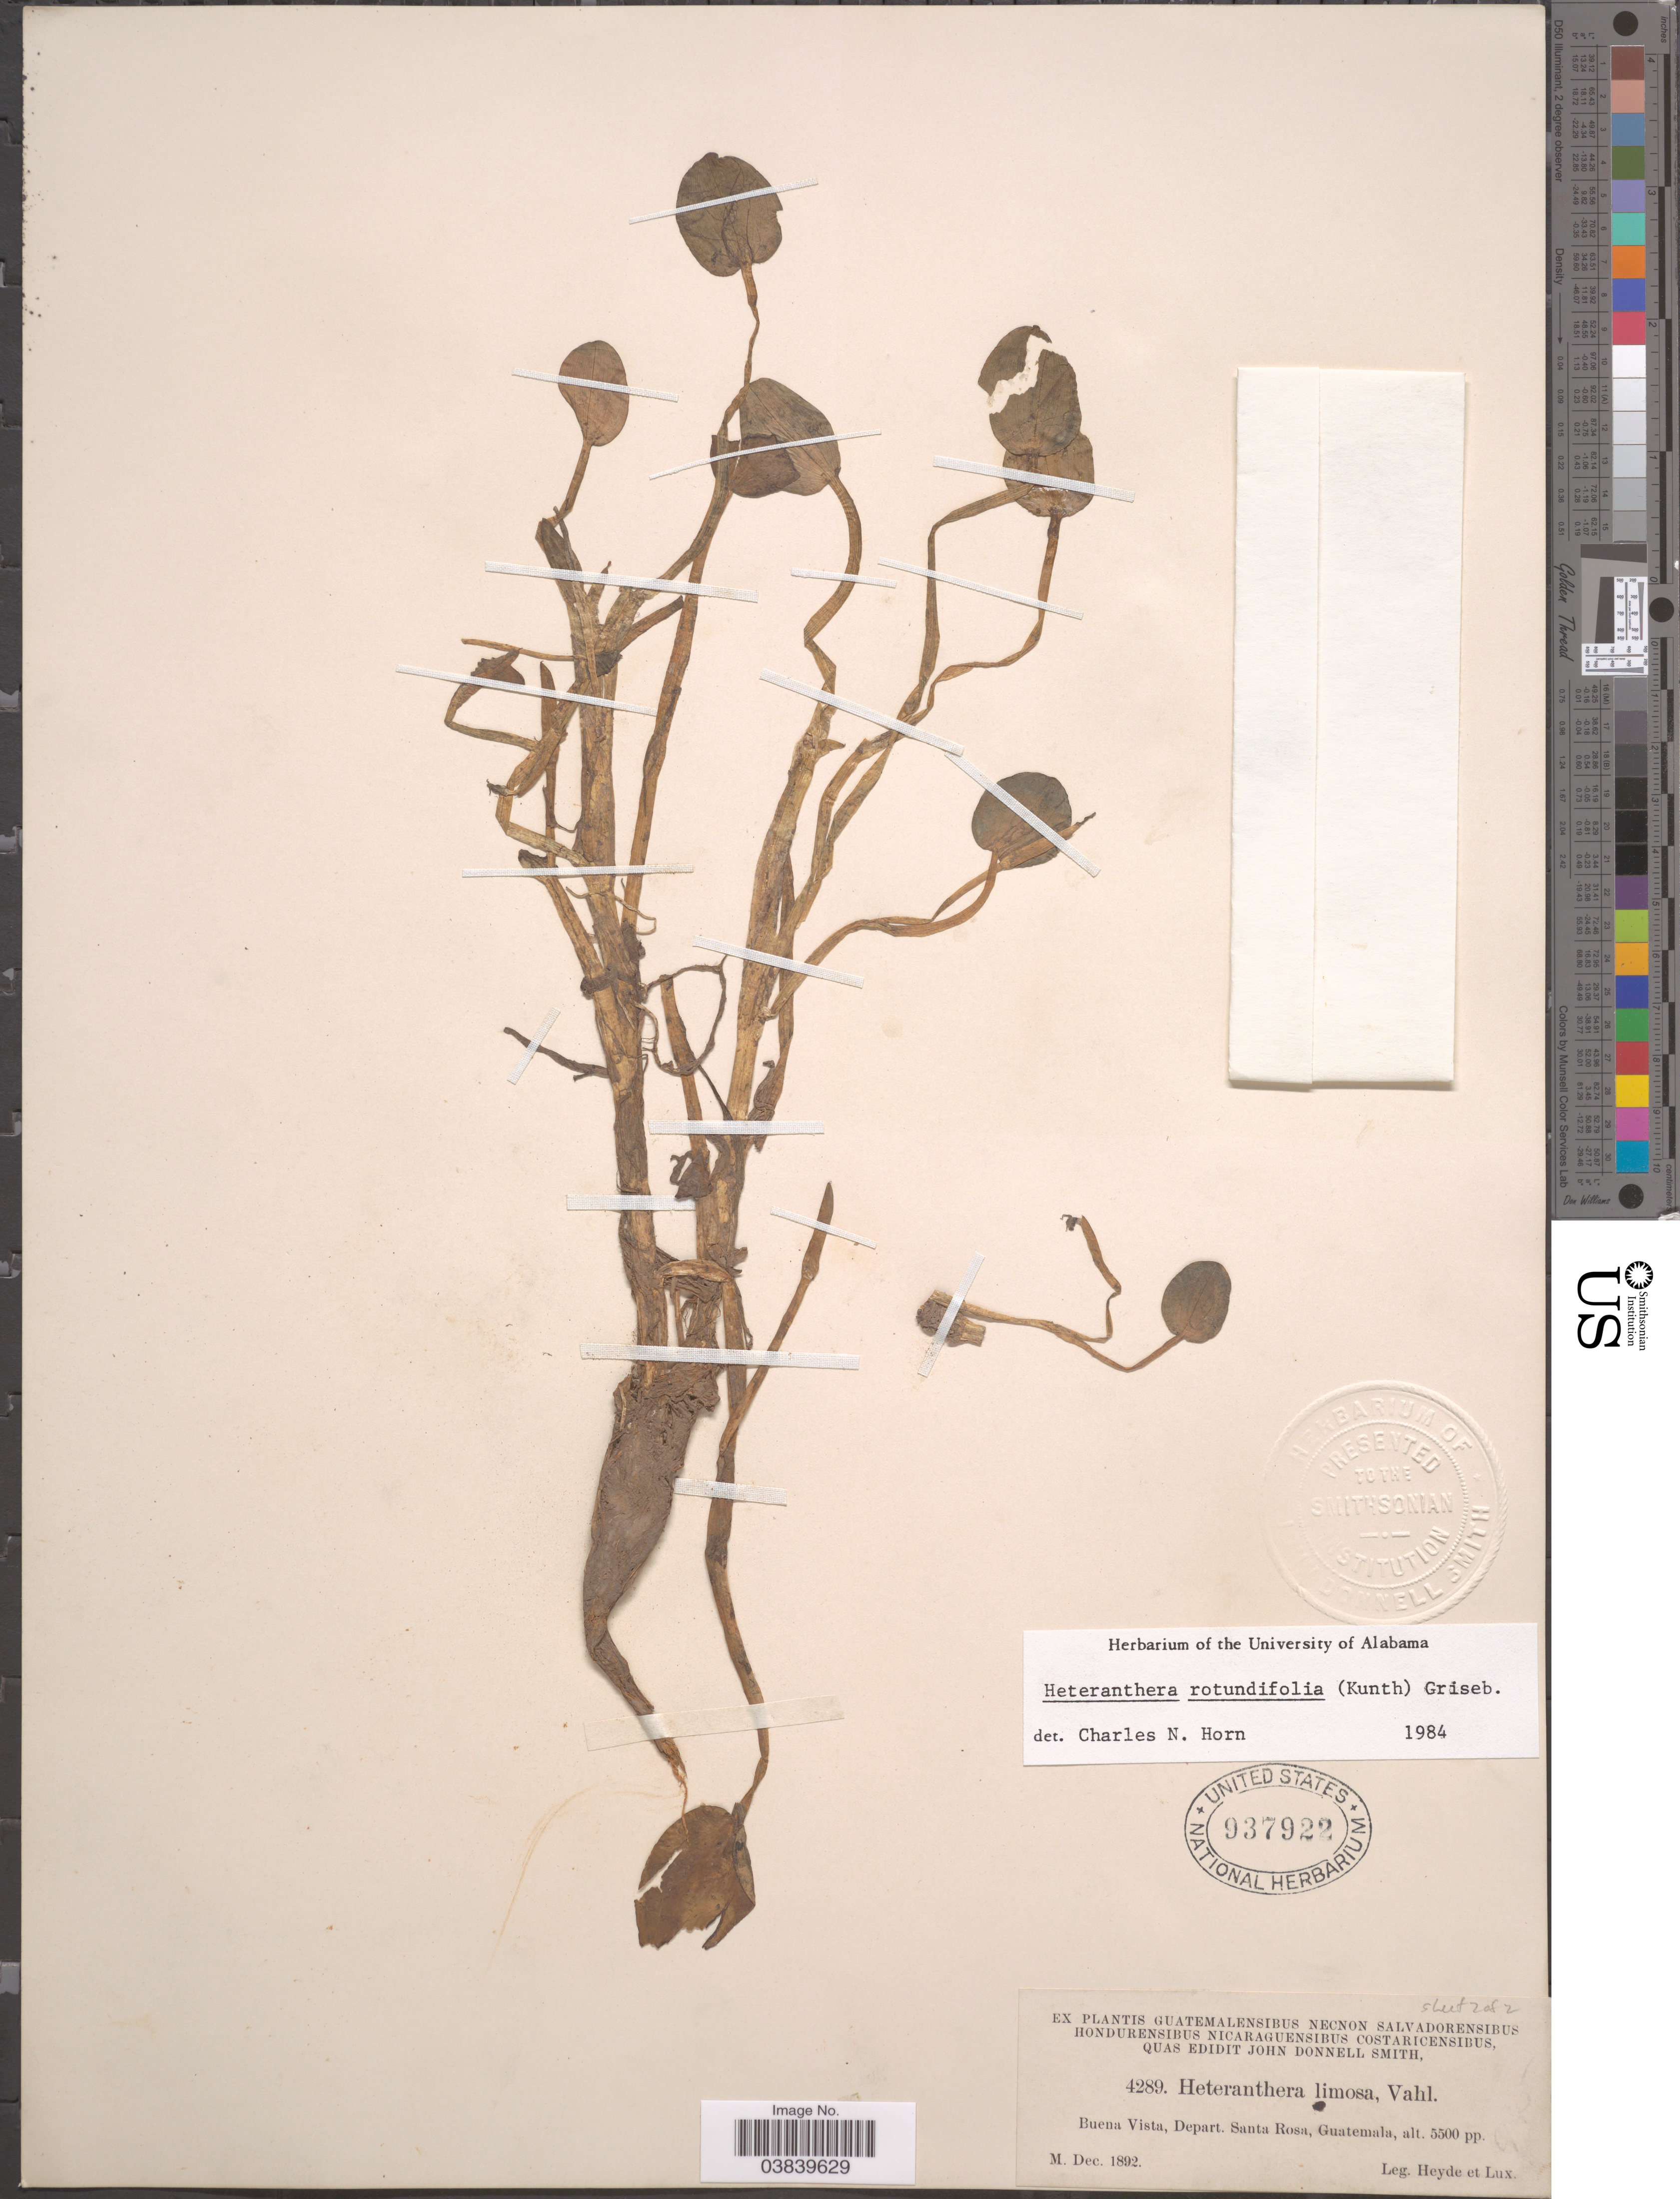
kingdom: Plantae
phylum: Tracheophyta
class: Liliopsida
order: Commelinales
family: Pontederiaceae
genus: Heteranthera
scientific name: Heteranthera rotundifolia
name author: (Kunth) Griseb.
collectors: Heyde & Lux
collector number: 4289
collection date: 1892-12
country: Guatemala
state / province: Santa Rosa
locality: Buena Vista, Depart. Santa Rosa.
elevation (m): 1676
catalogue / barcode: US 937922